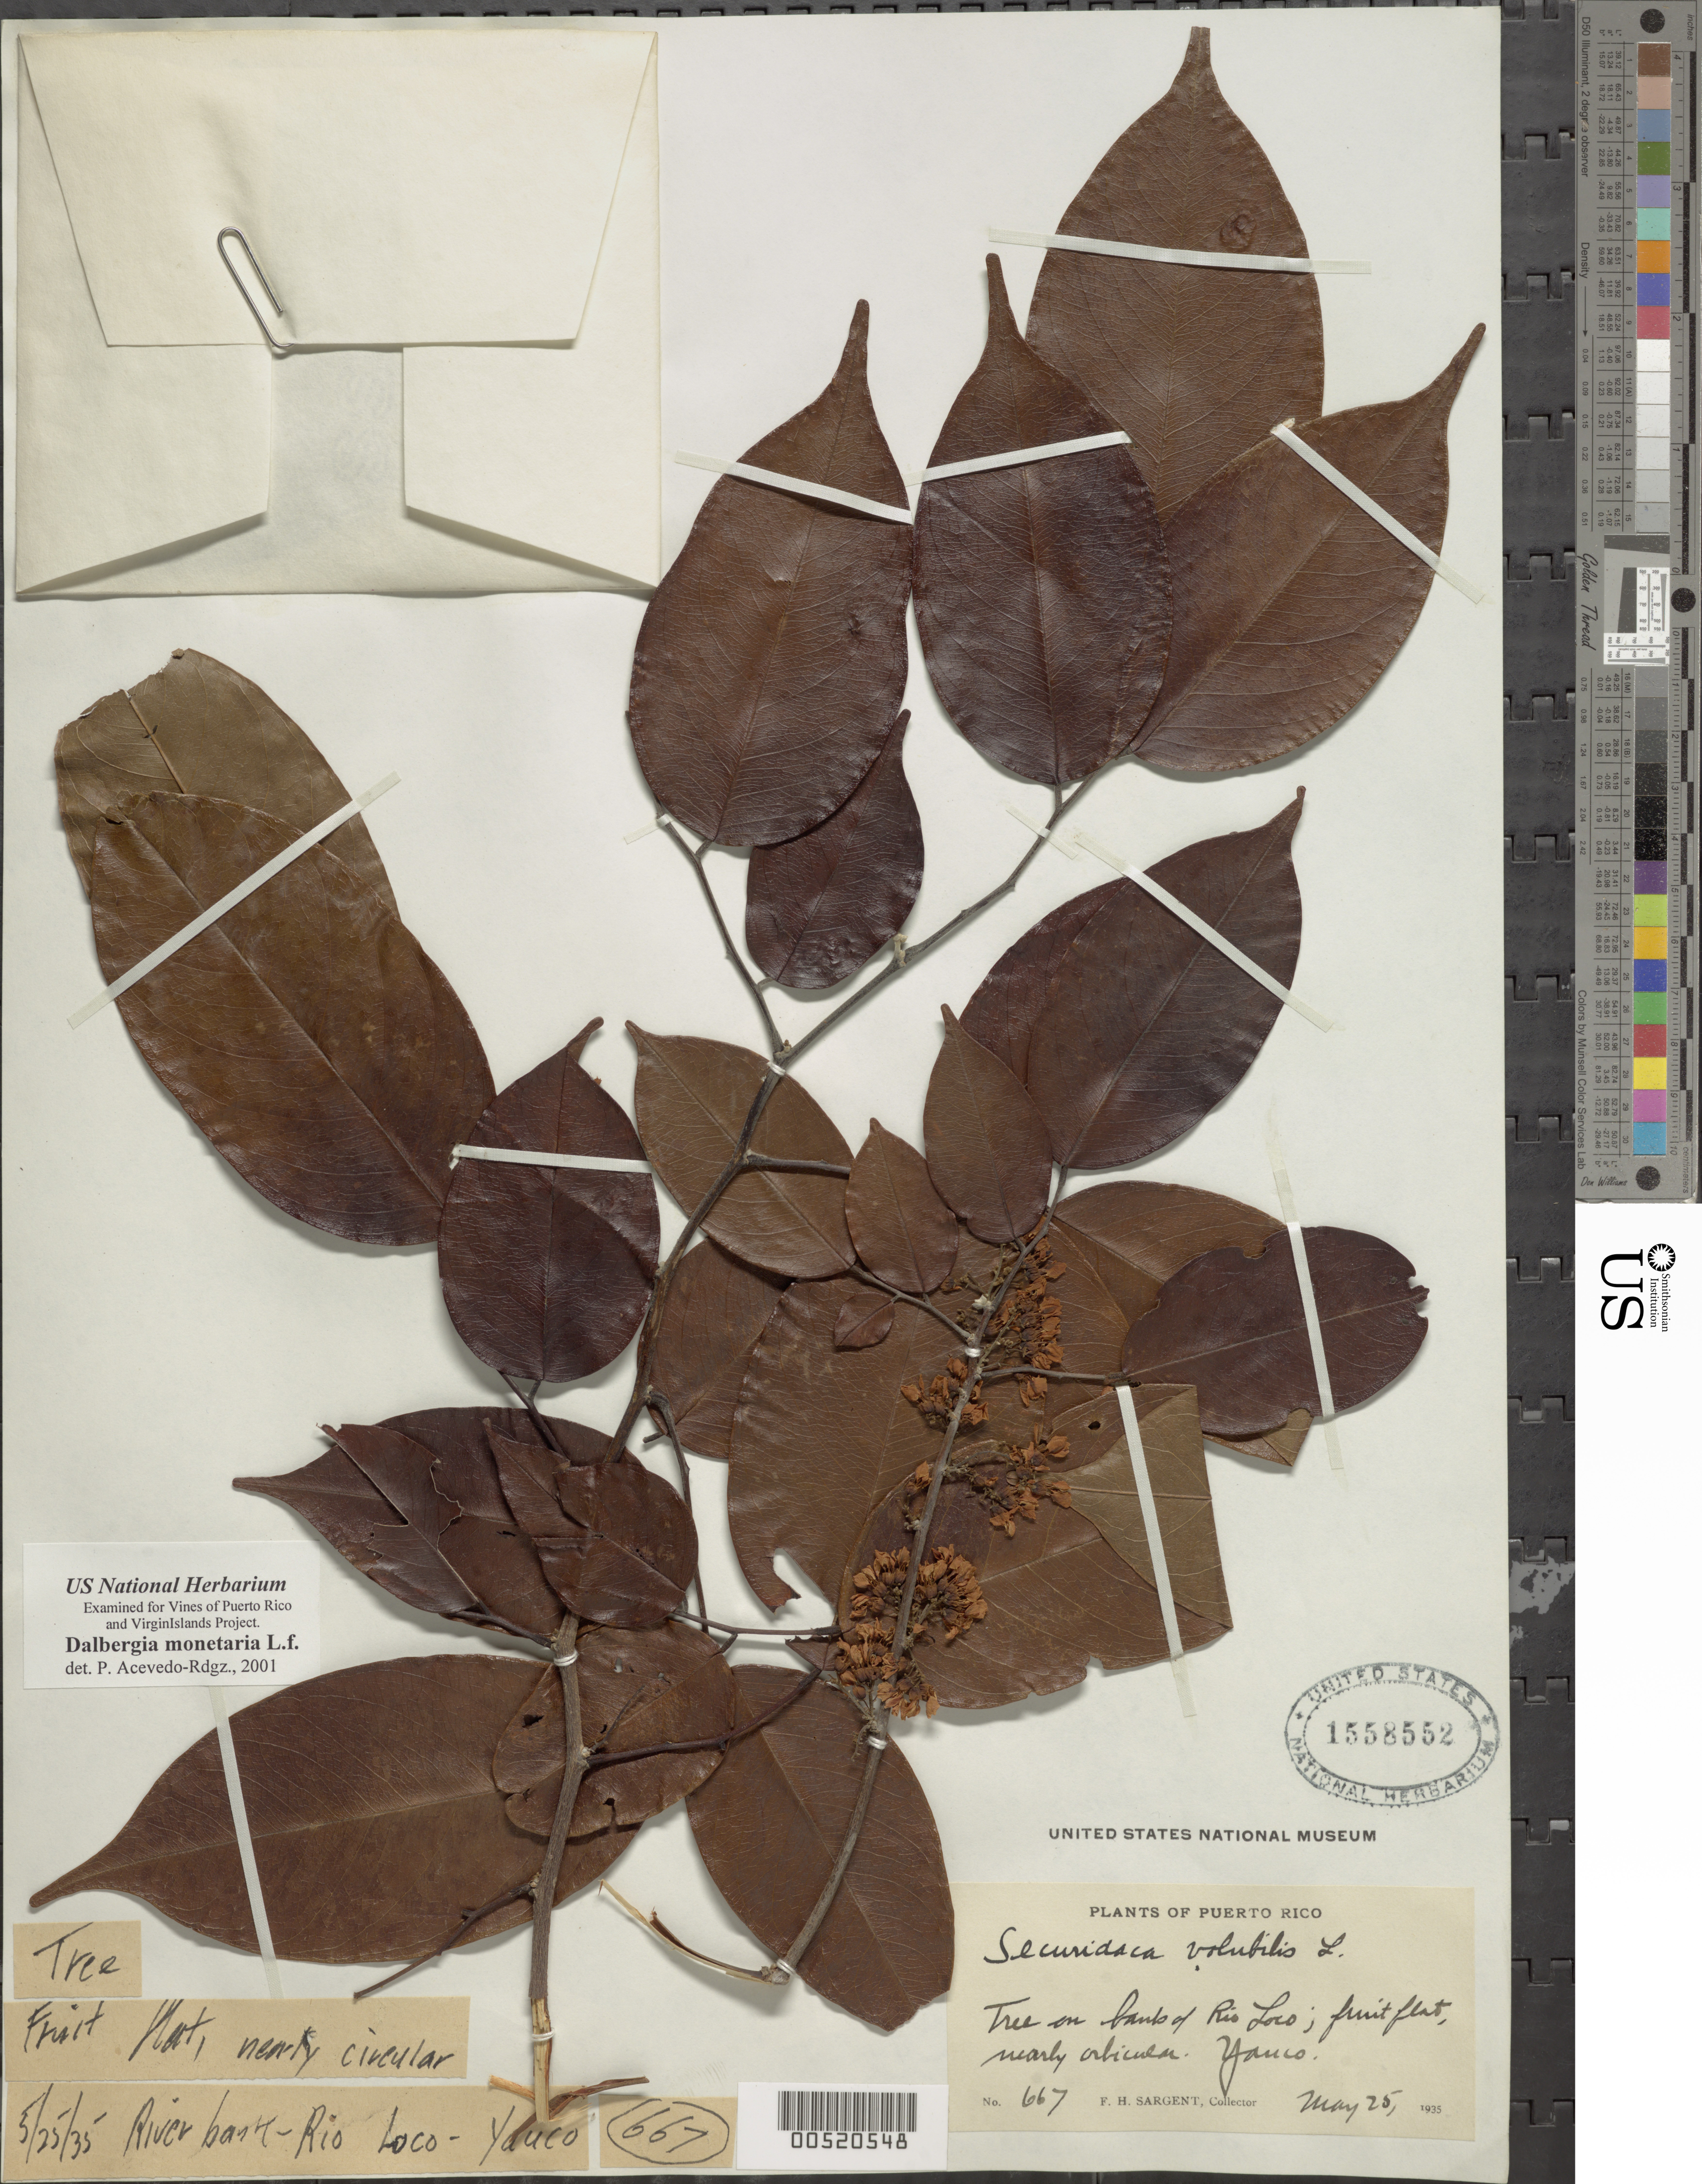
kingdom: Plantae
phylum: Tracheophyta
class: Magnoliopsida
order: Fabales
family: Fabaceae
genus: Dalbergia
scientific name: Dalbergia monetaria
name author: L. f.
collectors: F. H. Sargent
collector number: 667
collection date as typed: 25 May 1935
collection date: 1935-05-25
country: Puerto Rico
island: Greater Antilles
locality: Yauco. Banks of Rio Loco.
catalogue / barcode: US 1558552